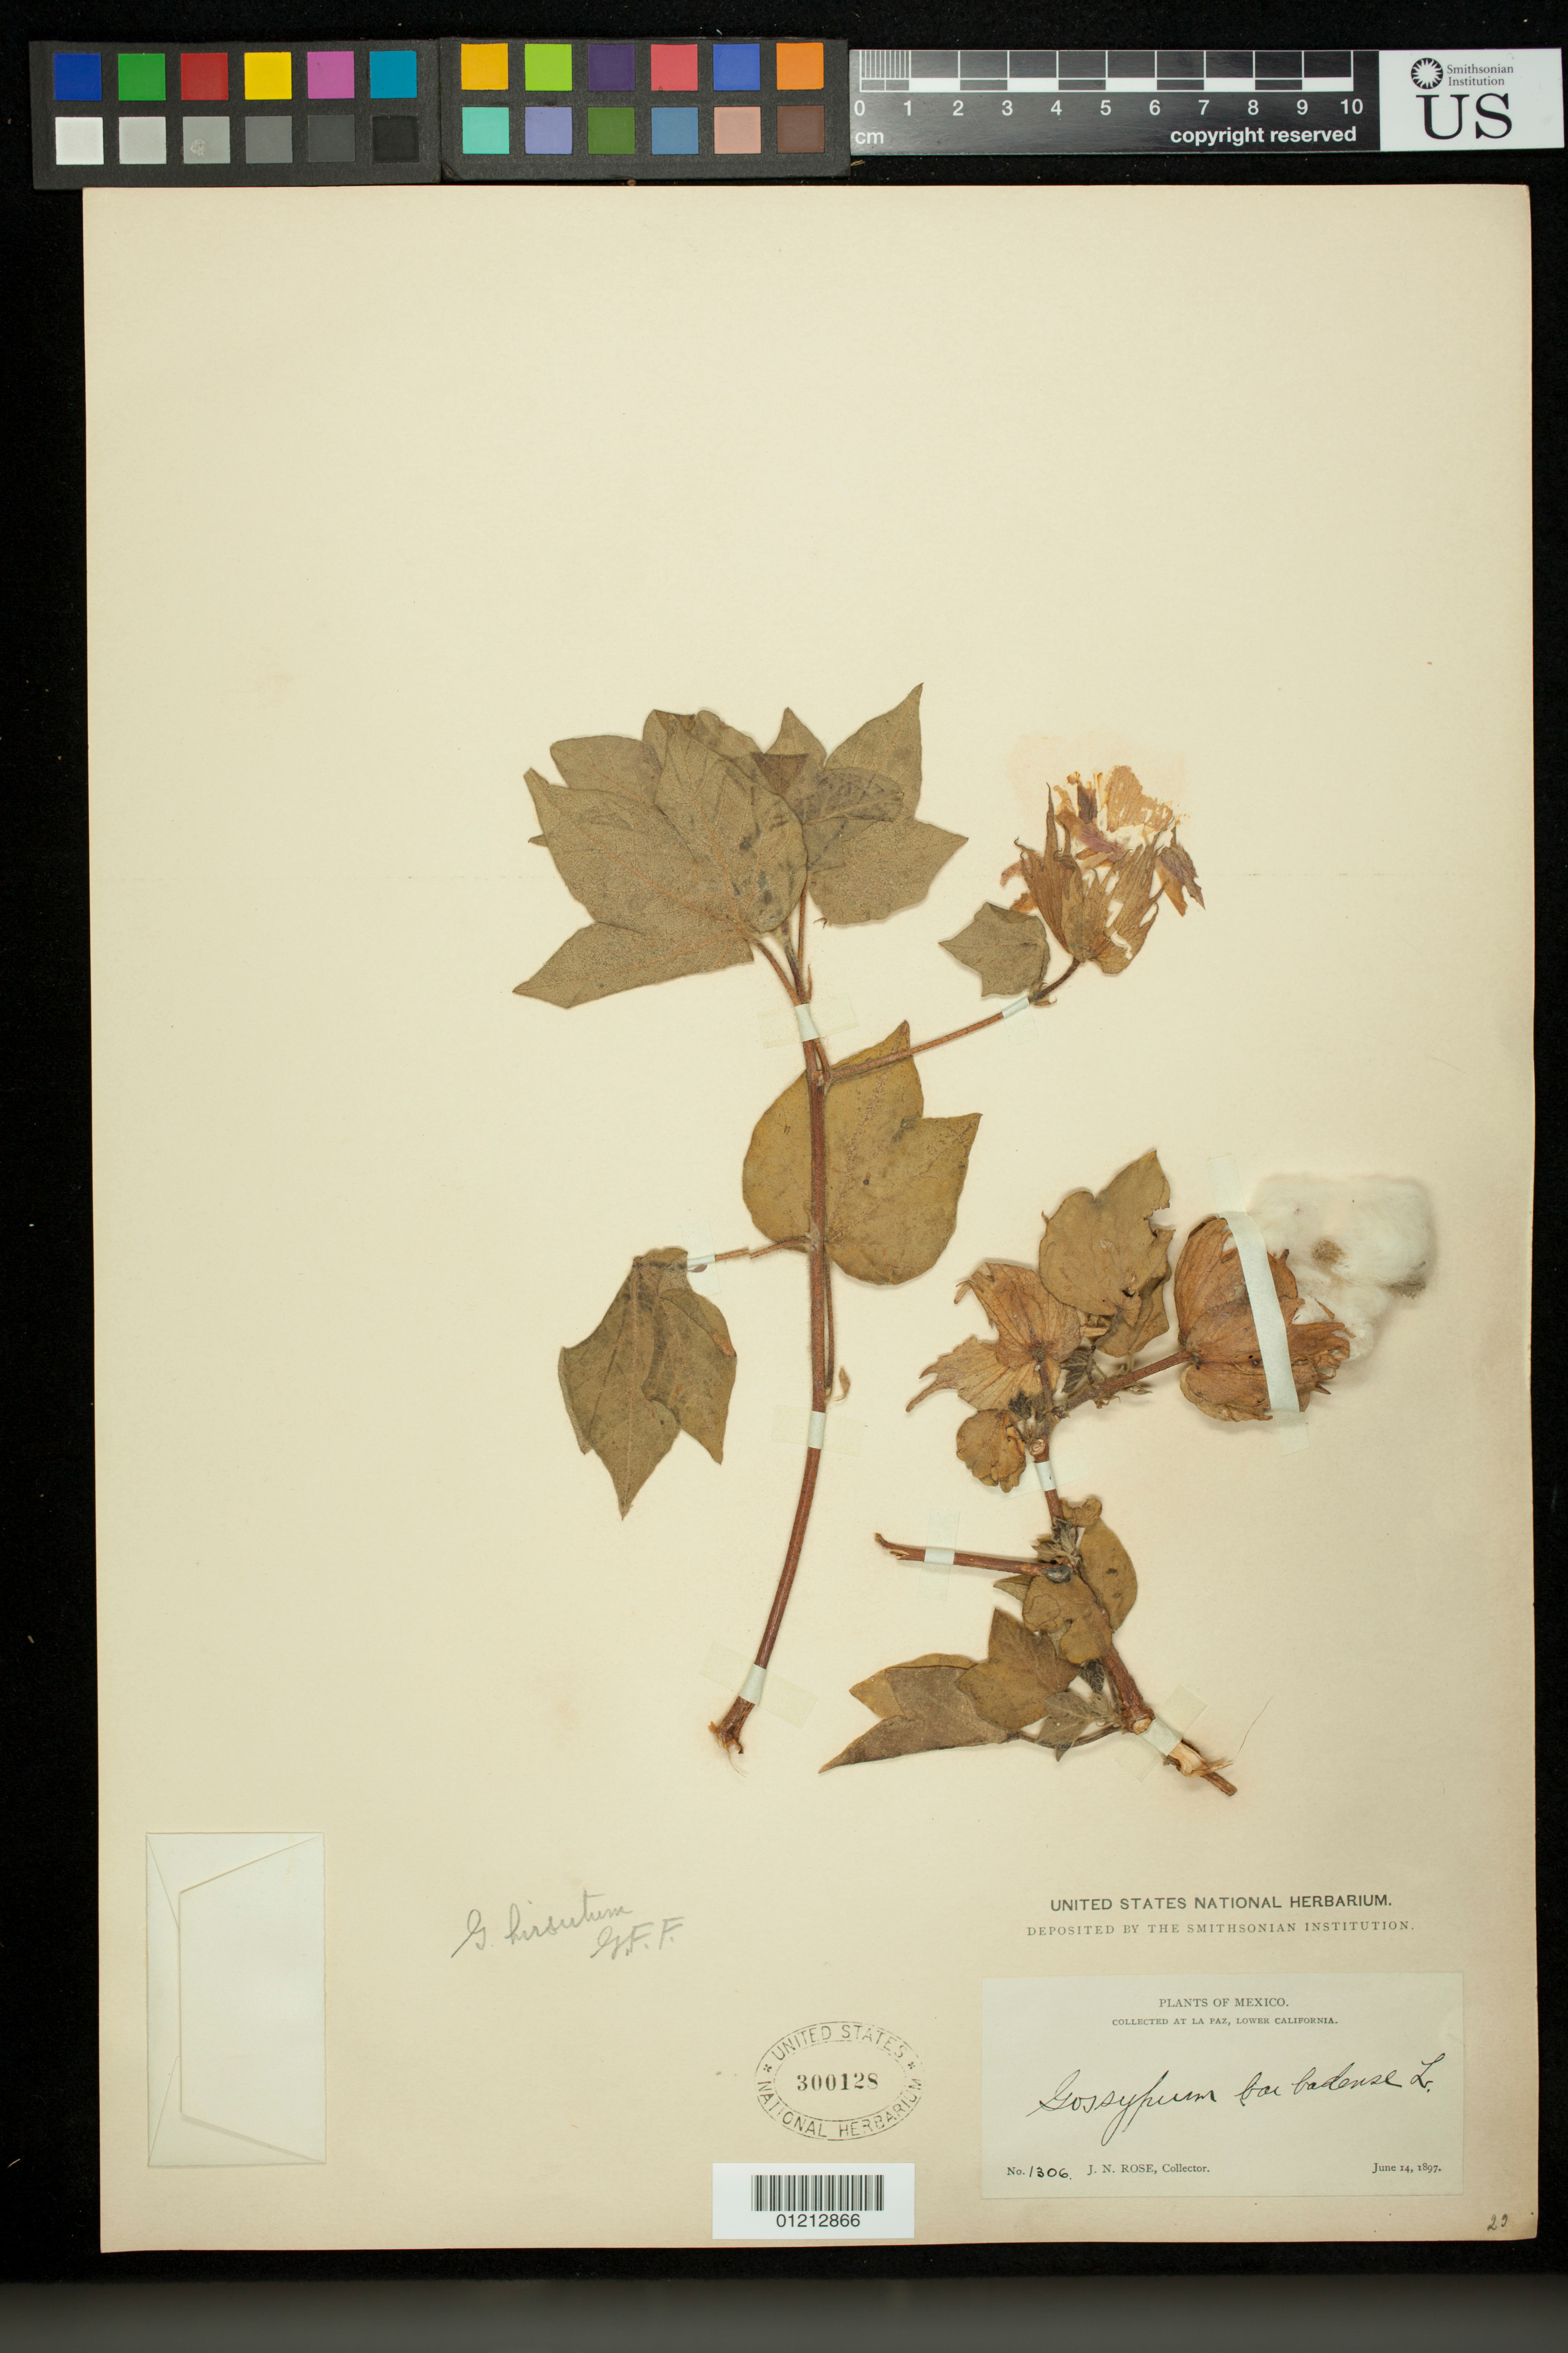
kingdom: Plantae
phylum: Tracheophyta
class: Magnoliopsida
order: Malvales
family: Malvaceae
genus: Gossypium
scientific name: Gossypium hirsutum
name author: L.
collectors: J. N. Rose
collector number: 1306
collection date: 1897-06-14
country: Mexico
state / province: Baja California Sur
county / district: La Paz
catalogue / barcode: US 300128